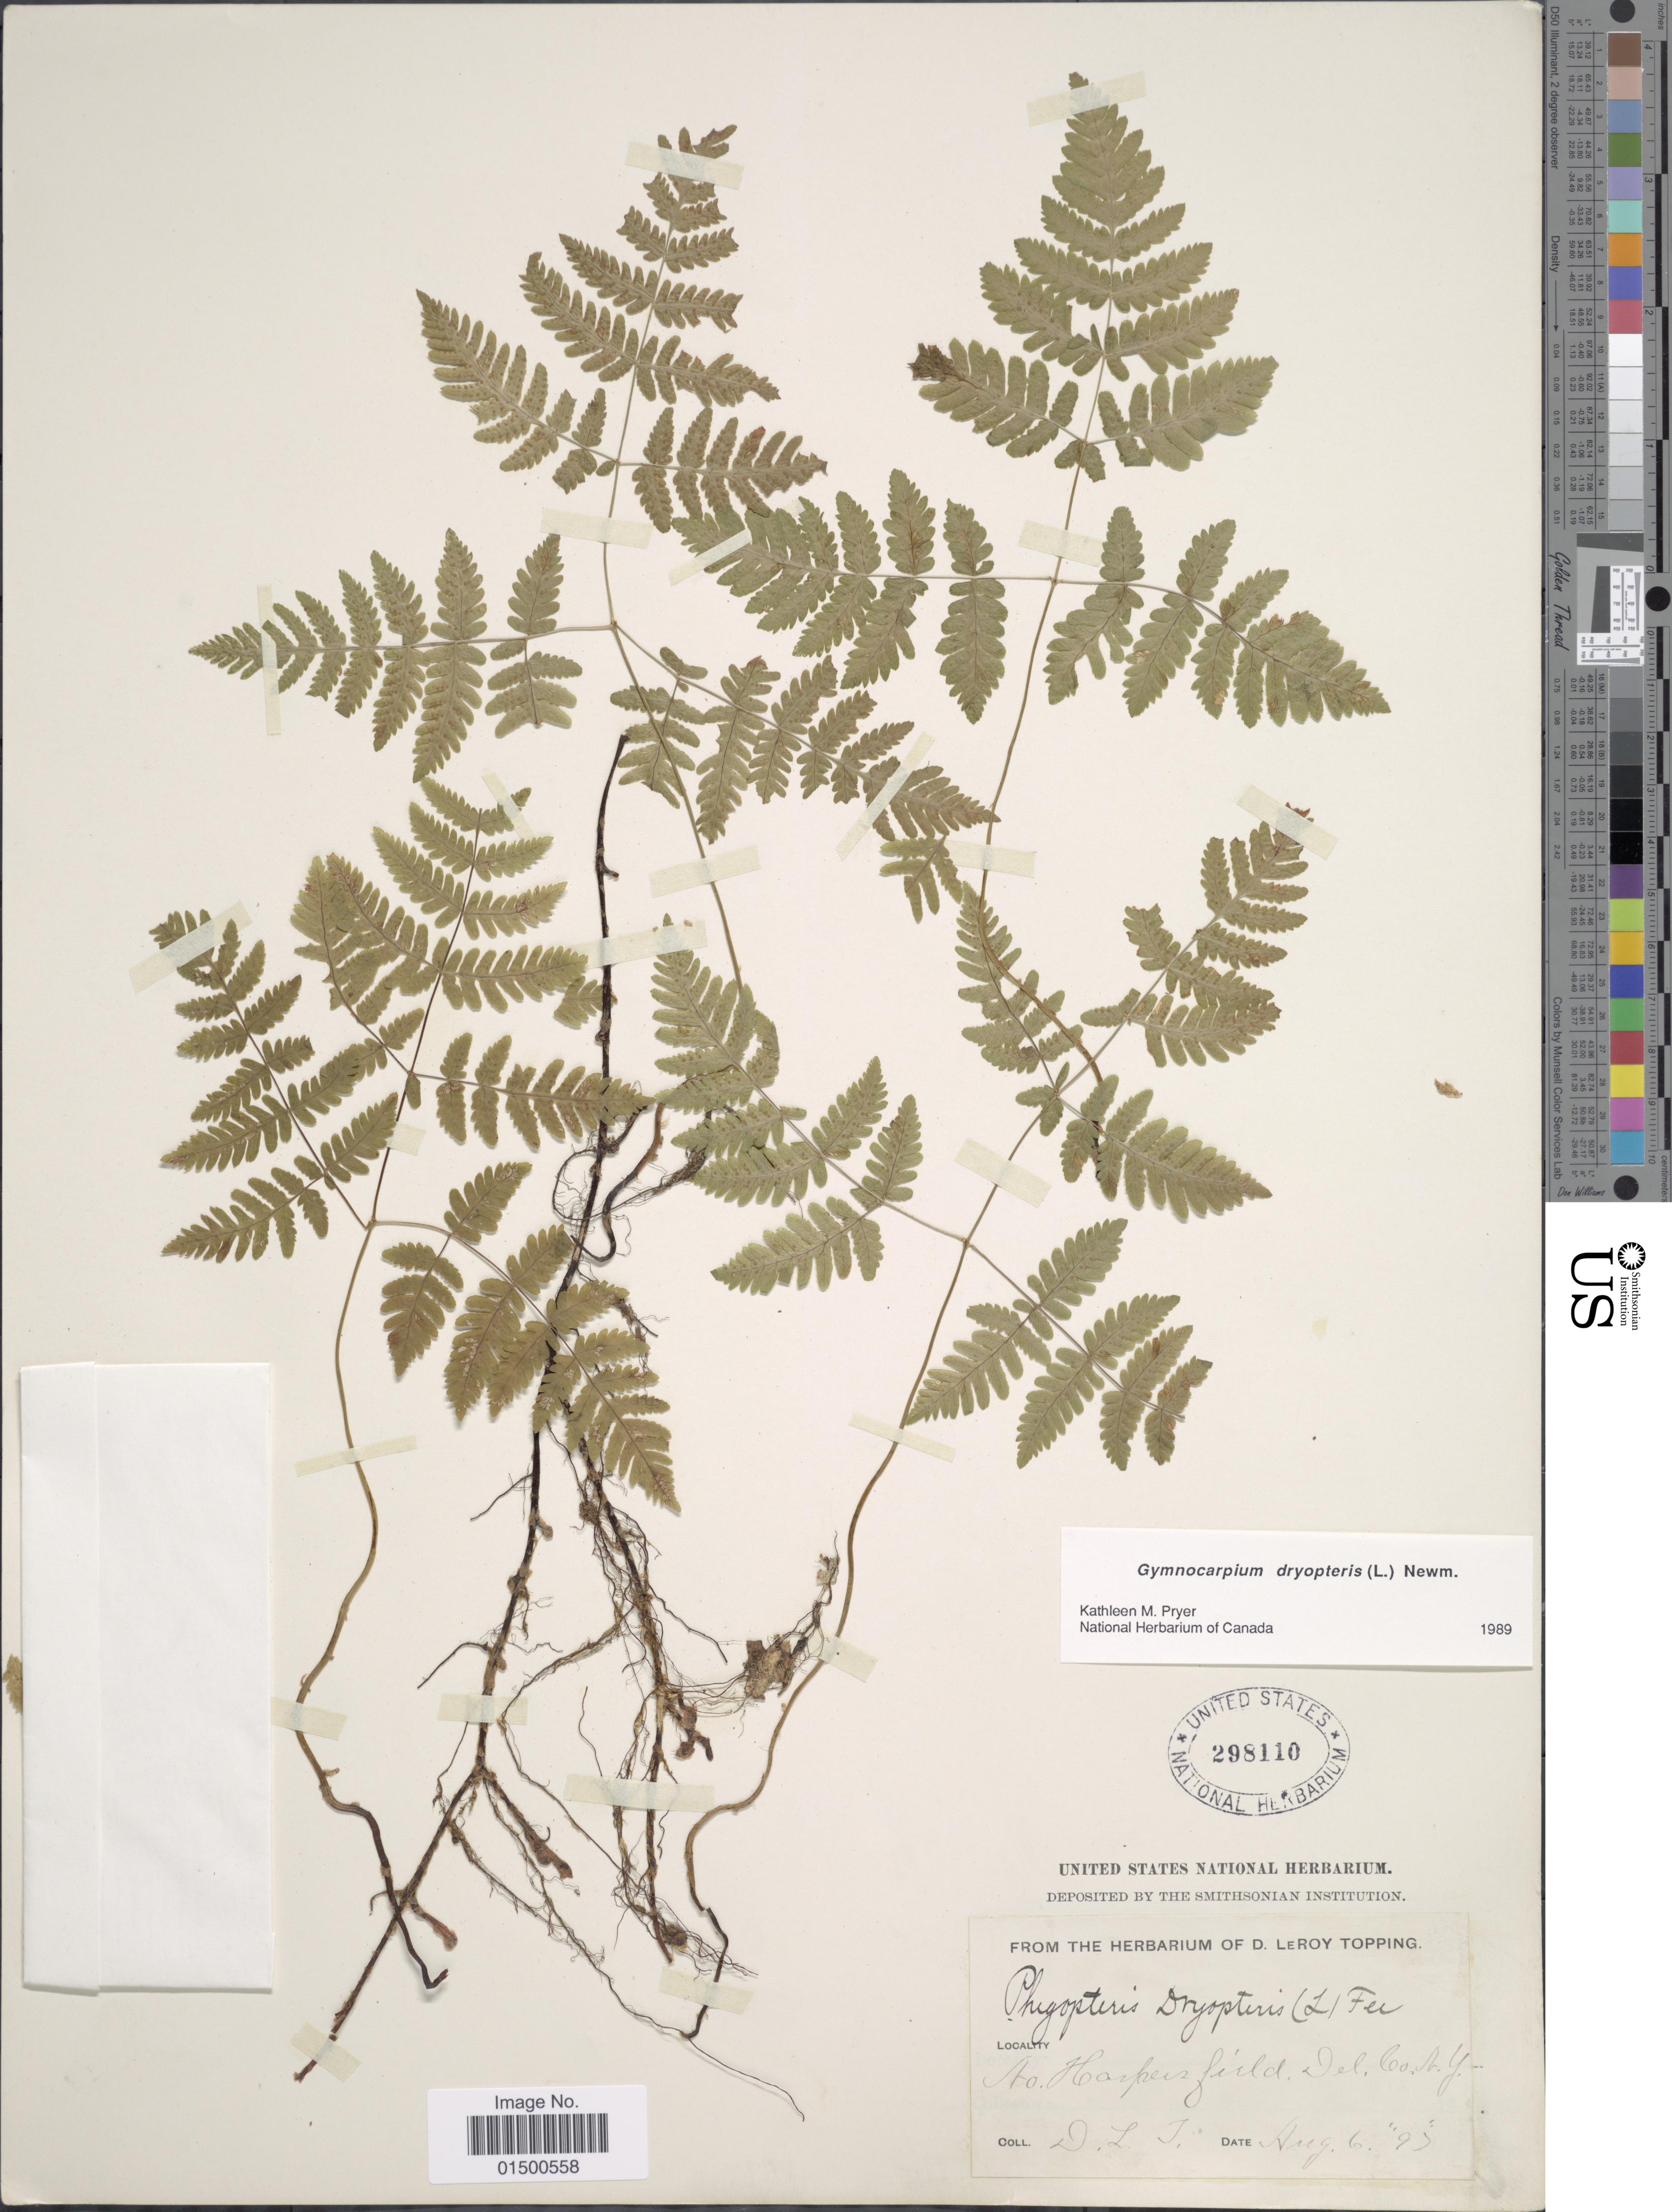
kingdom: Plantae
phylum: Tracheophyta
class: Polypodiopsida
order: Polypodiales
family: Cystopteridaceae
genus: Gymnocarpium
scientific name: Gymnocarpium dryopteris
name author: (L.) Newman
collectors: D. L. Topping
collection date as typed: Transcribed d/m/y: 6/8/95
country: United States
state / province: New York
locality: Harpersfield, Delaware Co.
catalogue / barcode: US 298110